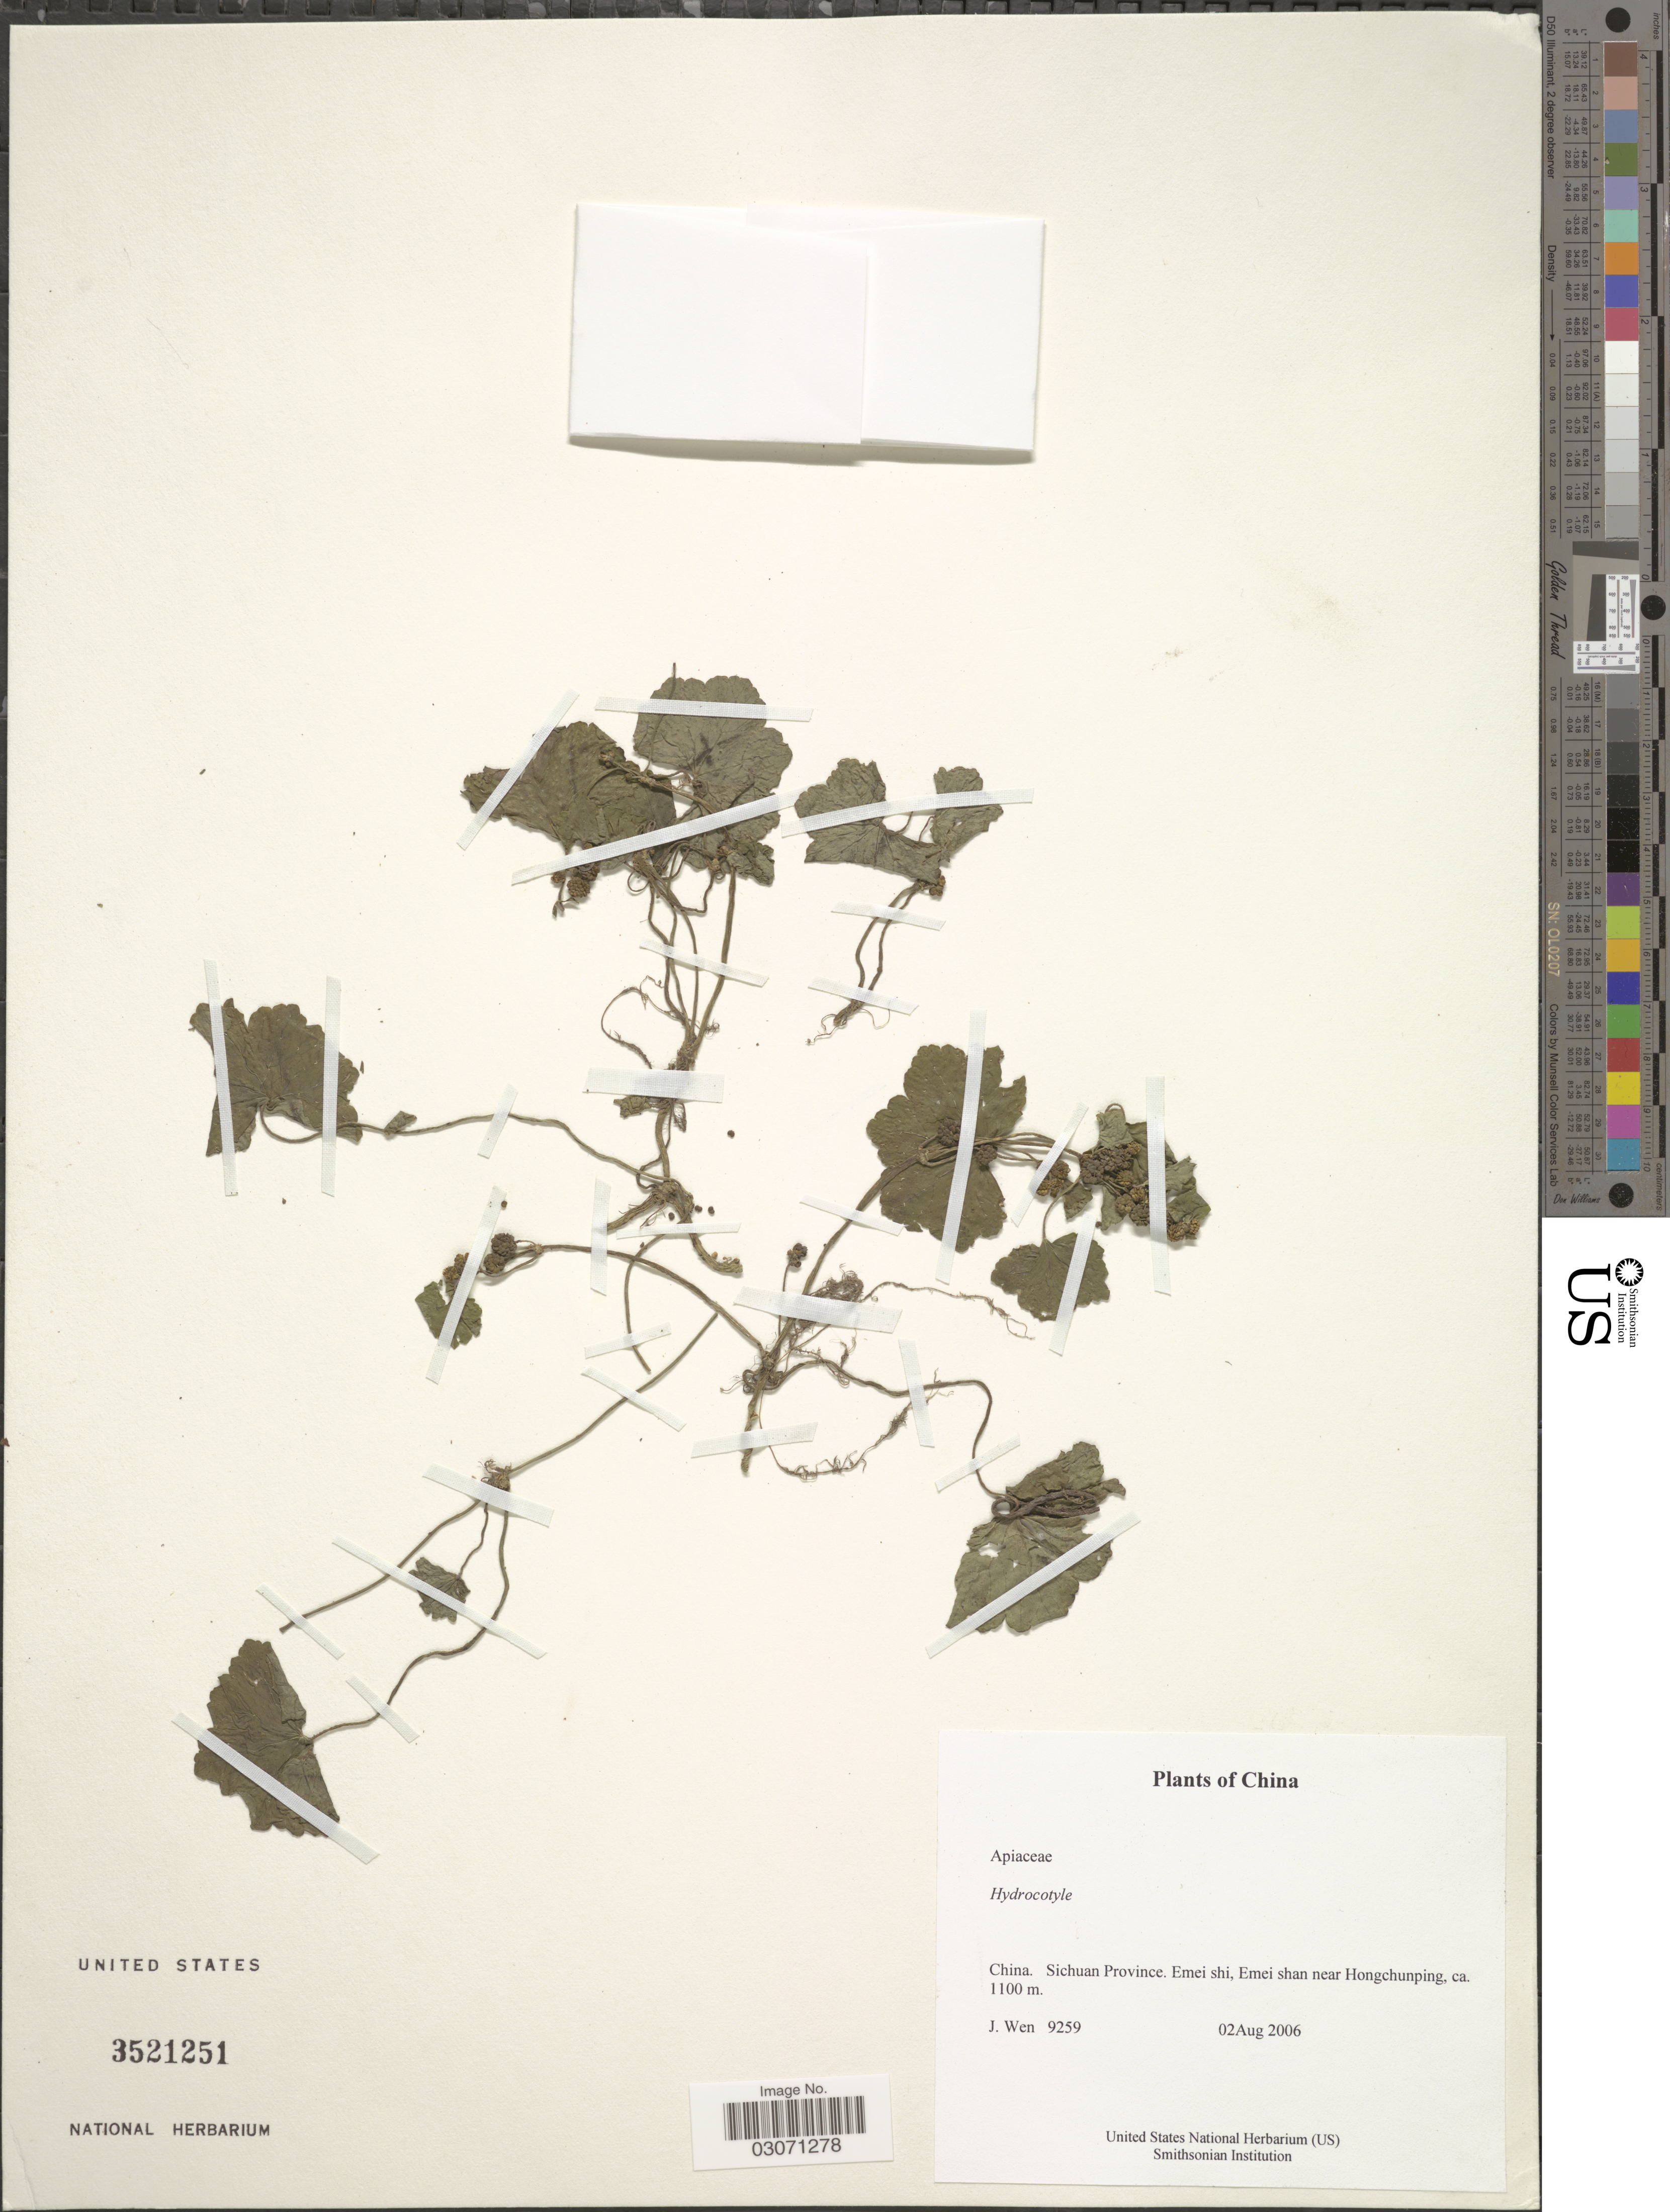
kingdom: Plantae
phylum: Tracheophyta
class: Magnoliopsida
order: Apiales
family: Araliaceae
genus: Hydrocotyle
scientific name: Hydrocotyle sp.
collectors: J. Wen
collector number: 9259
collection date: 2006-08-02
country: China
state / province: Sichuan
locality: Emei shi, Emei shan near Hongchunping.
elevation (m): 1100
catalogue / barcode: US 3521251